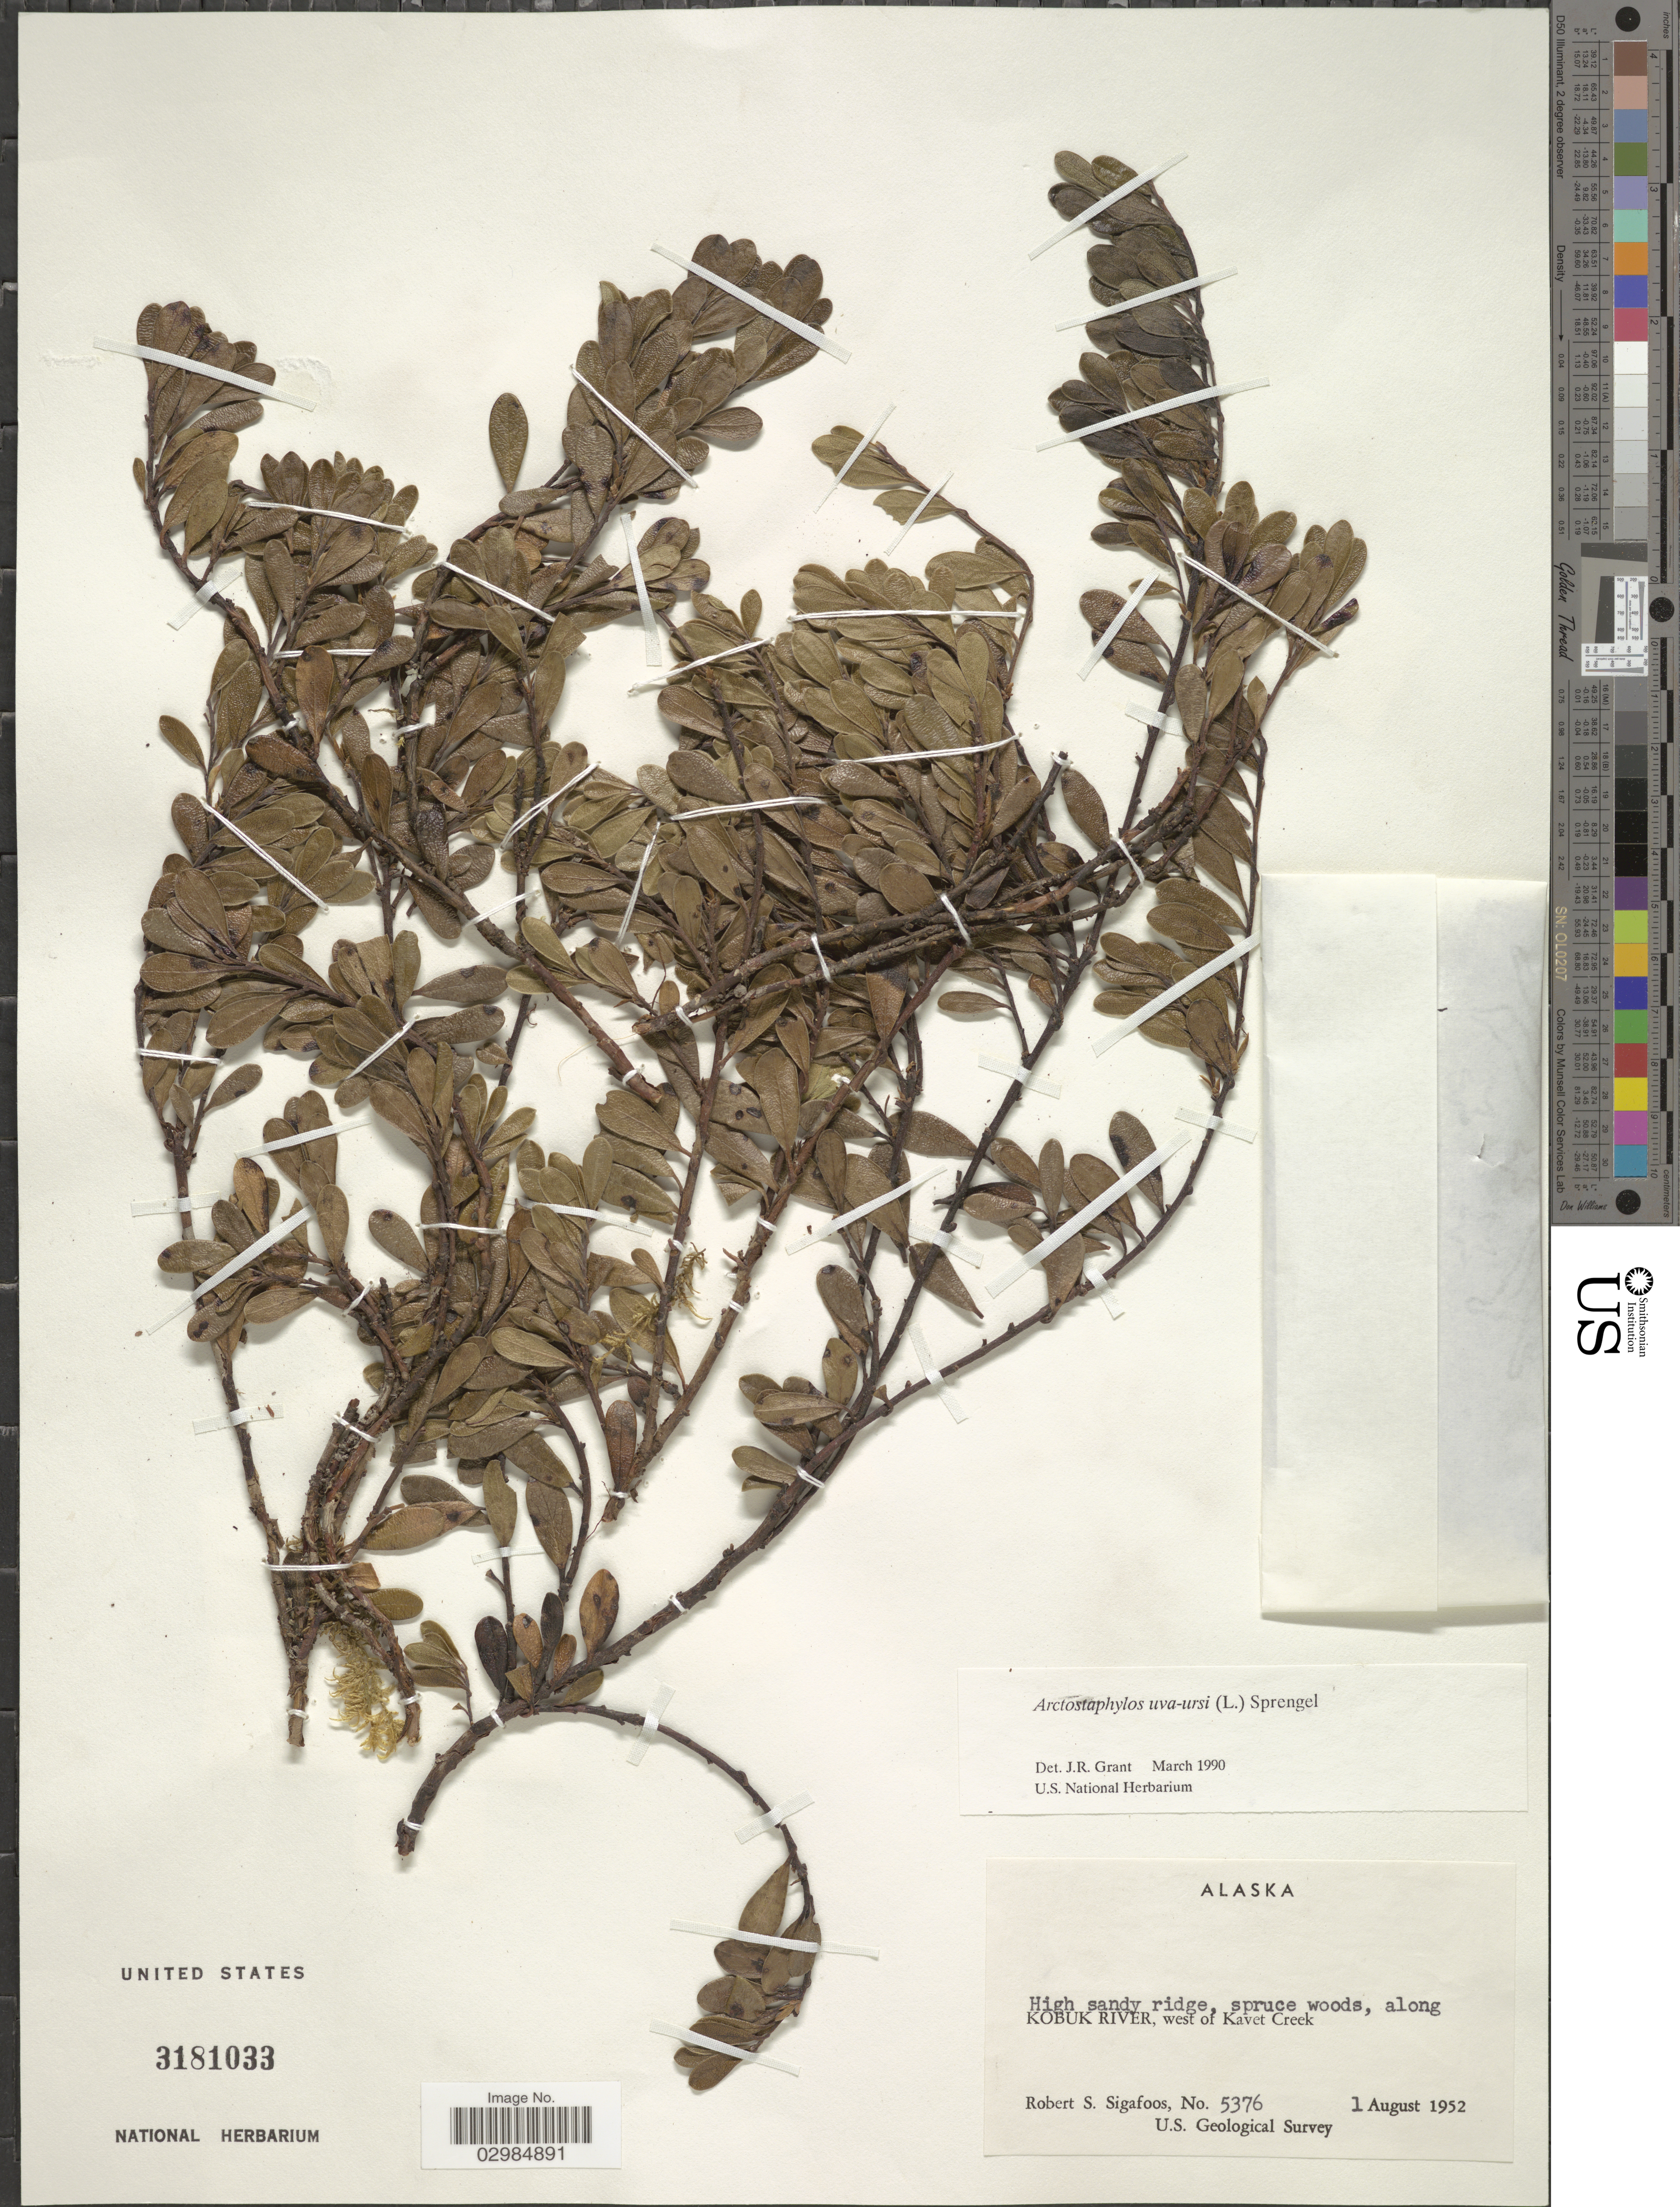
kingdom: Plantae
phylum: Tracheophyta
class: Magnoliopsida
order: Ericales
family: Ericaceae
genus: Arctostaphylos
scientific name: Arctostaphylos uva-ursi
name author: (L.) Spreng.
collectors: R. Sigafoos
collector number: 5376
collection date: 1952-08-01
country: United States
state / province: Alaska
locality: Along Kobuk River, west of Kavet Creek.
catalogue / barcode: US 3181033